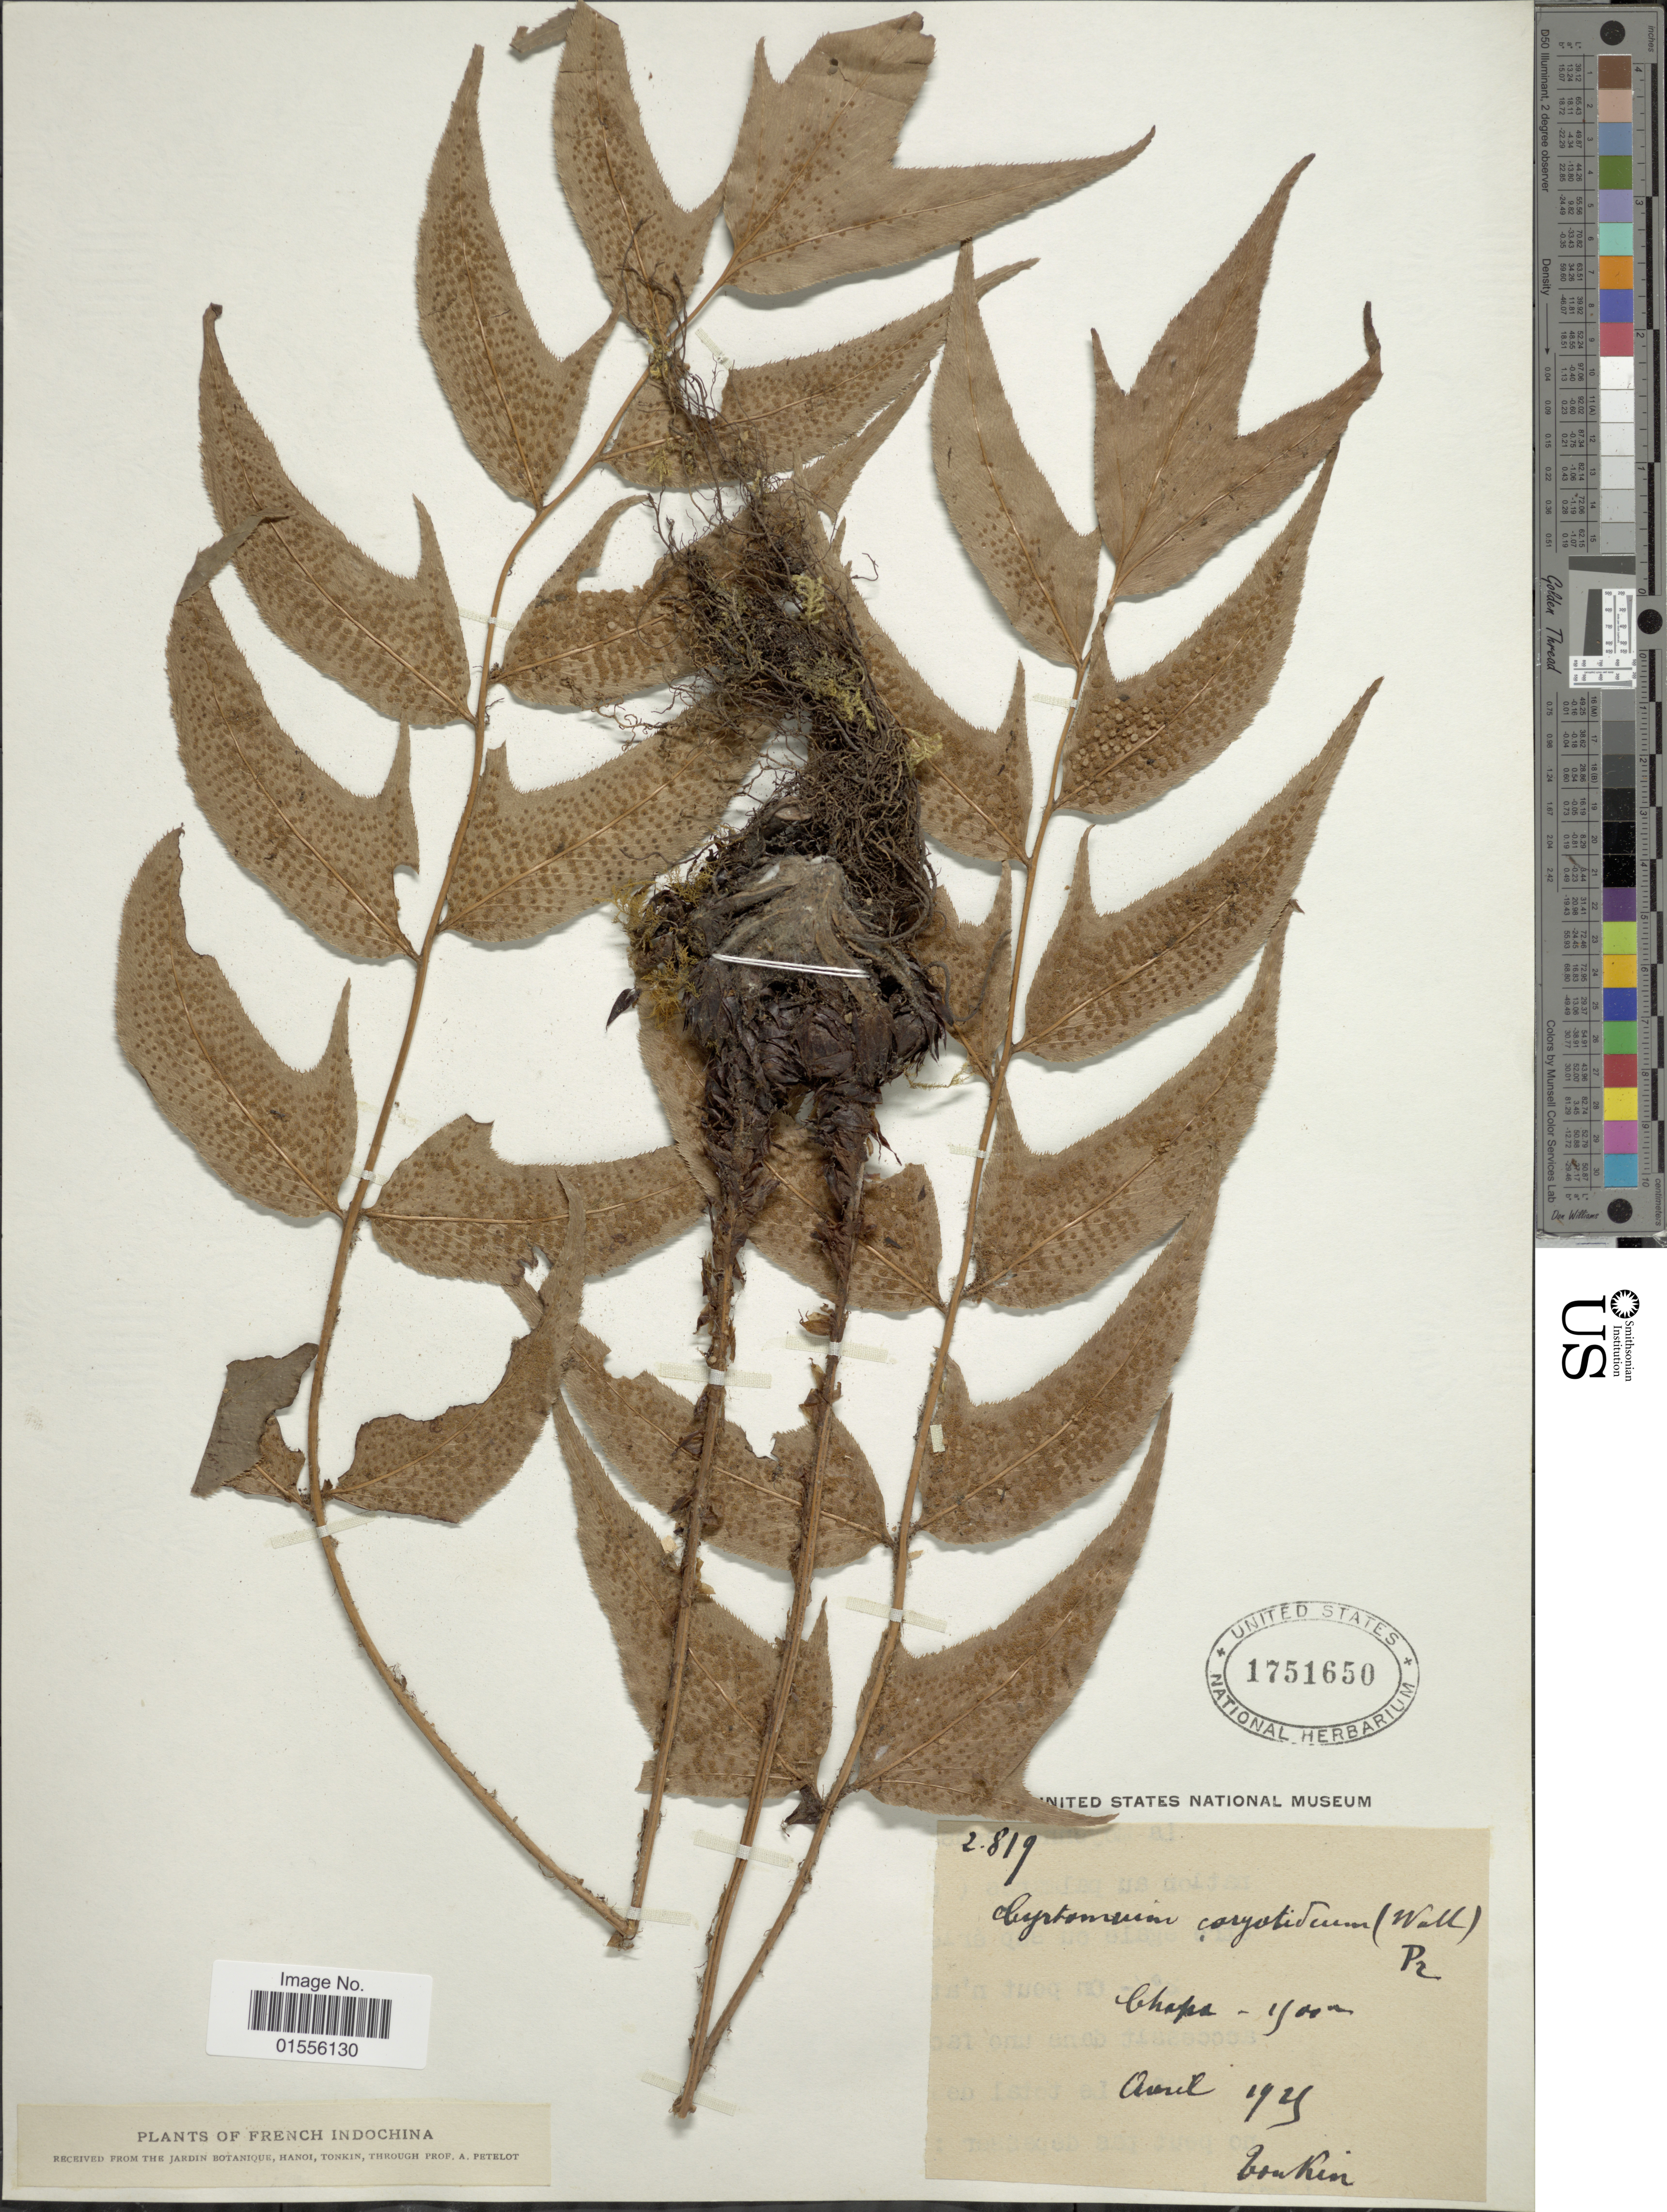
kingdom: Plantae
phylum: Tracheophyta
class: Polypodiopsida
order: Polypodiales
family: Dryopteridaceae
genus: Cyrtomium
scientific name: Cyrtomium caryotideum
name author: (Wall. ex Hook. & Grev.) C. Presl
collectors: A. Petelot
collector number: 2819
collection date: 1929-04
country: Vietnam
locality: Tonkin. Chapa, French Indochina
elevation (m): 1900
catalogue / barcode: US 1751650